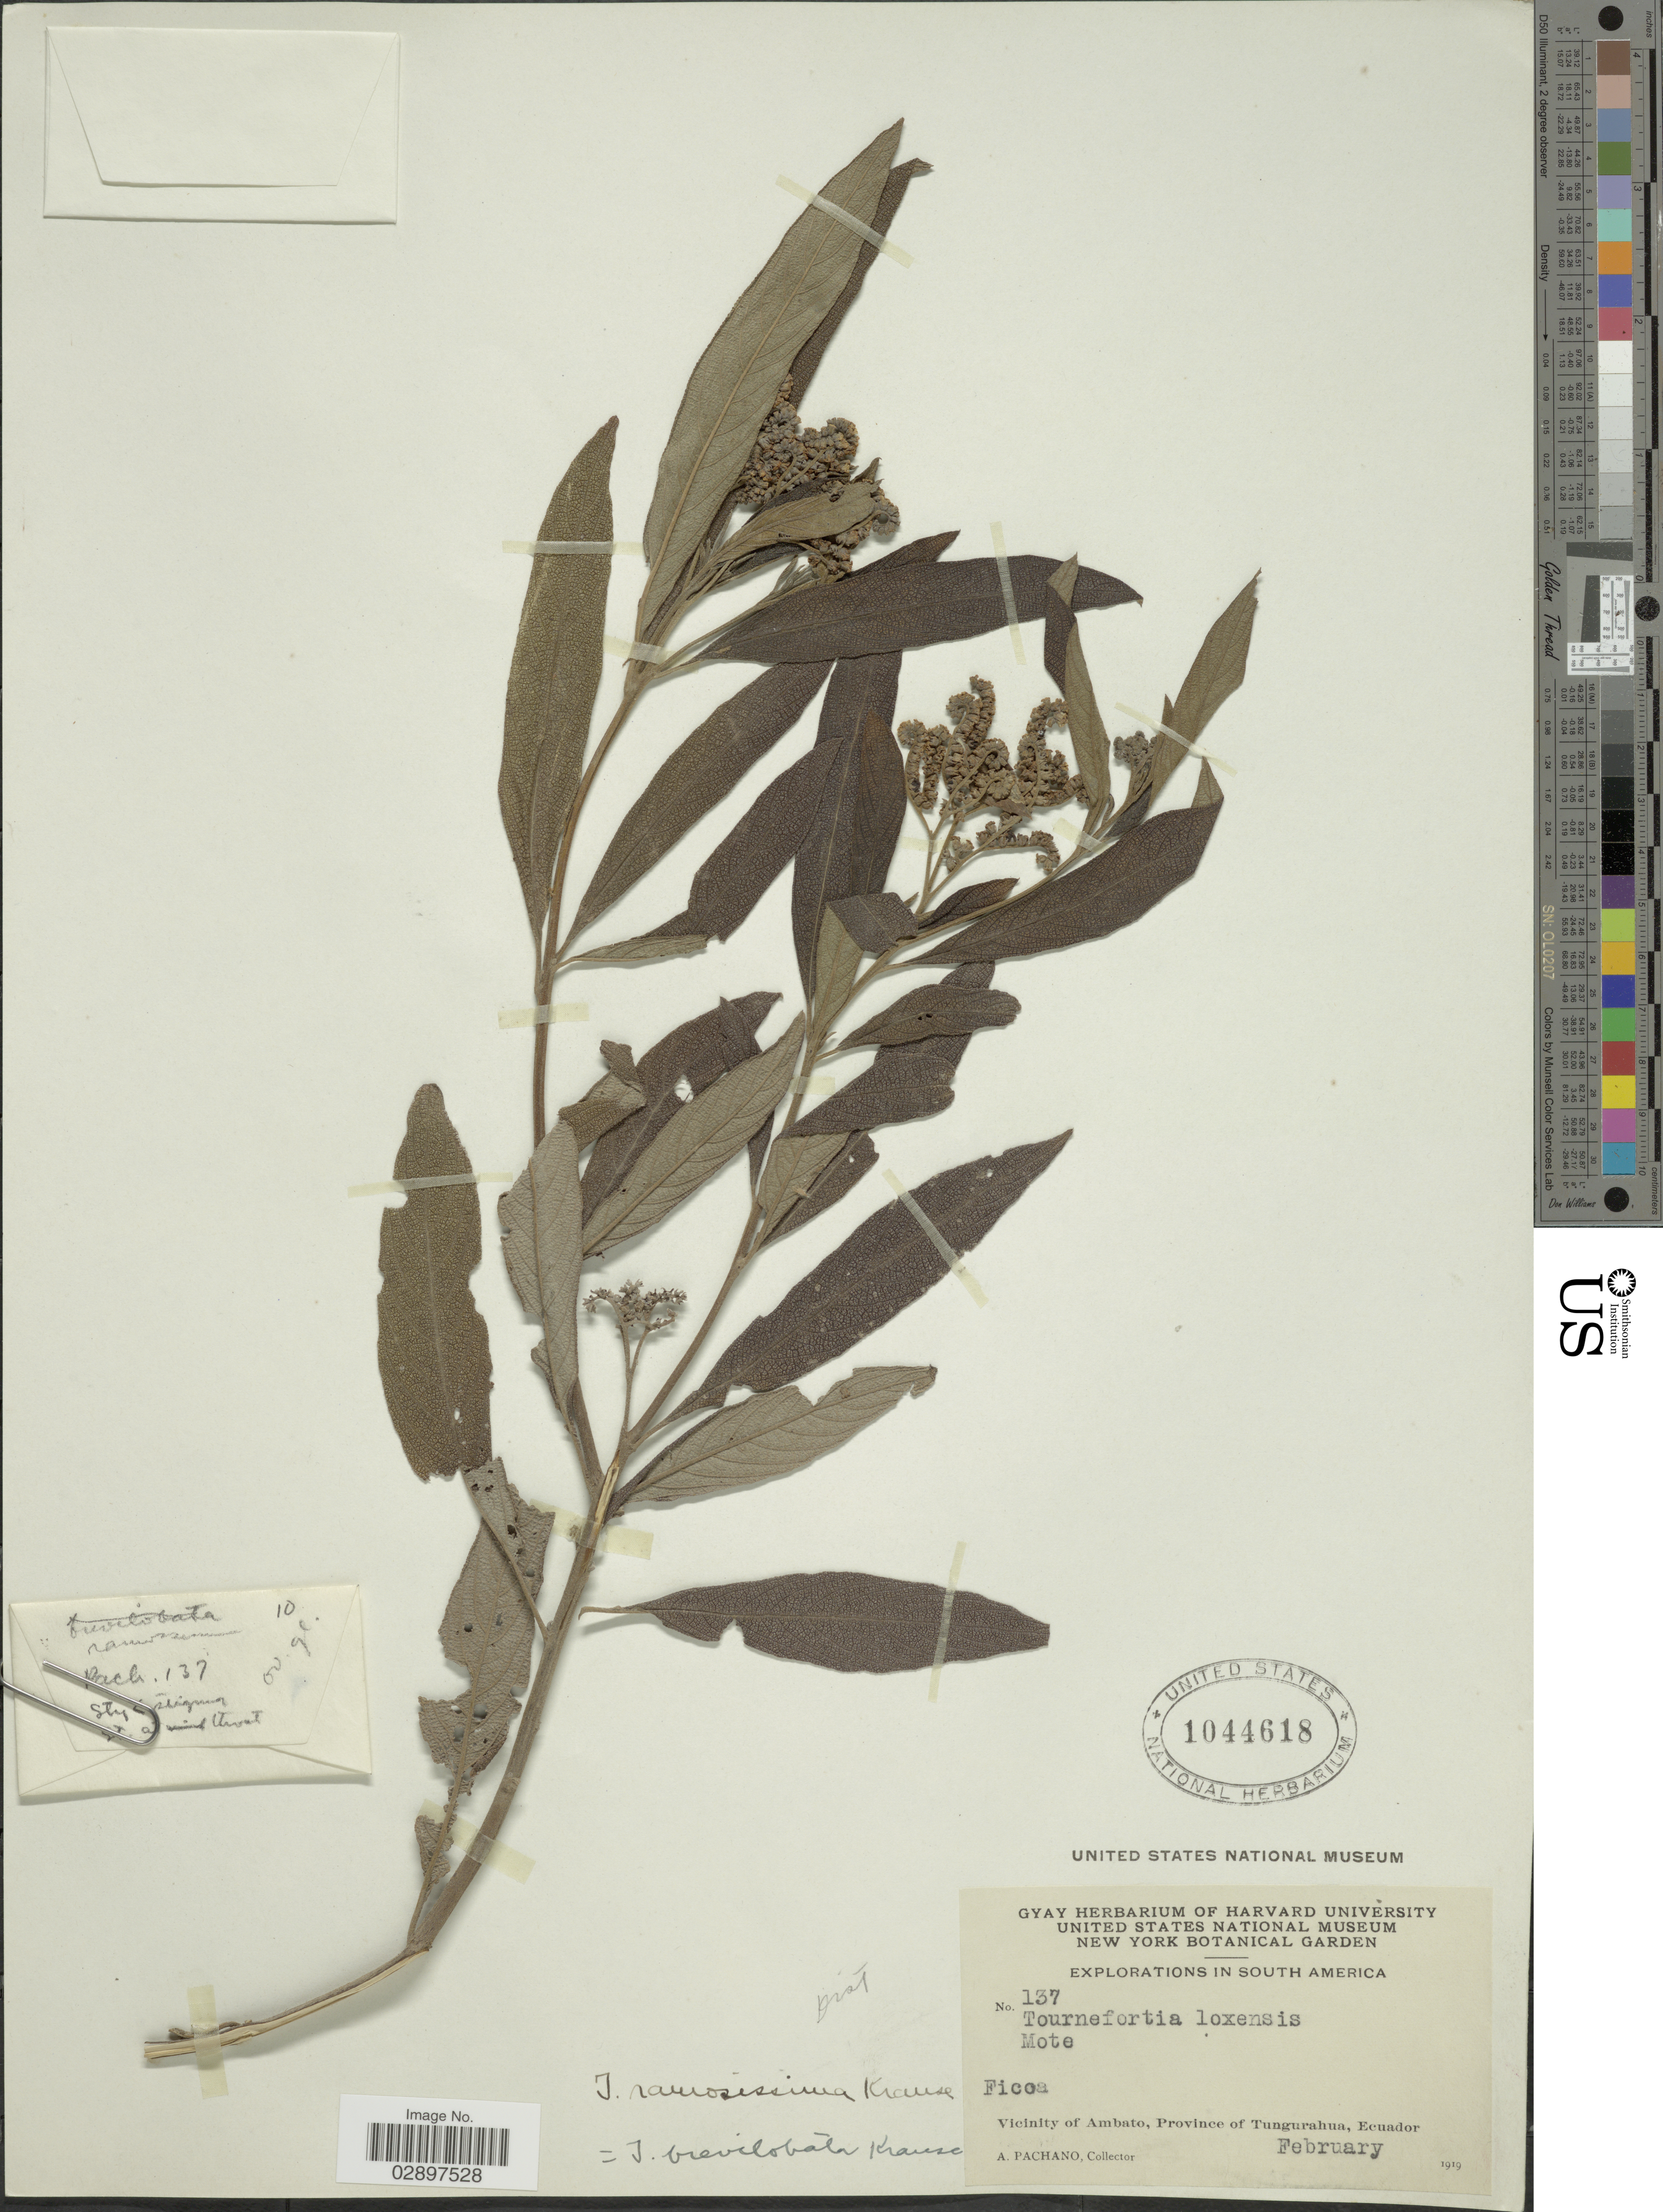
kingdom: Plantae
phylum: Tracheophyta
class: Magnoliopsida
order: Boraginales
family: Heliotropiaceae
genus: Tournefortia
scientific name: Tournefortia ramosissima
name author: K. Krause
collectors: A. Pachano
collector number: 137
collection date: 1919-02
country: Ecuador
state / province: Tungurahua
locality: Ficoa. Vicinity of Ambato.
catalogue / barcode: US 1044618